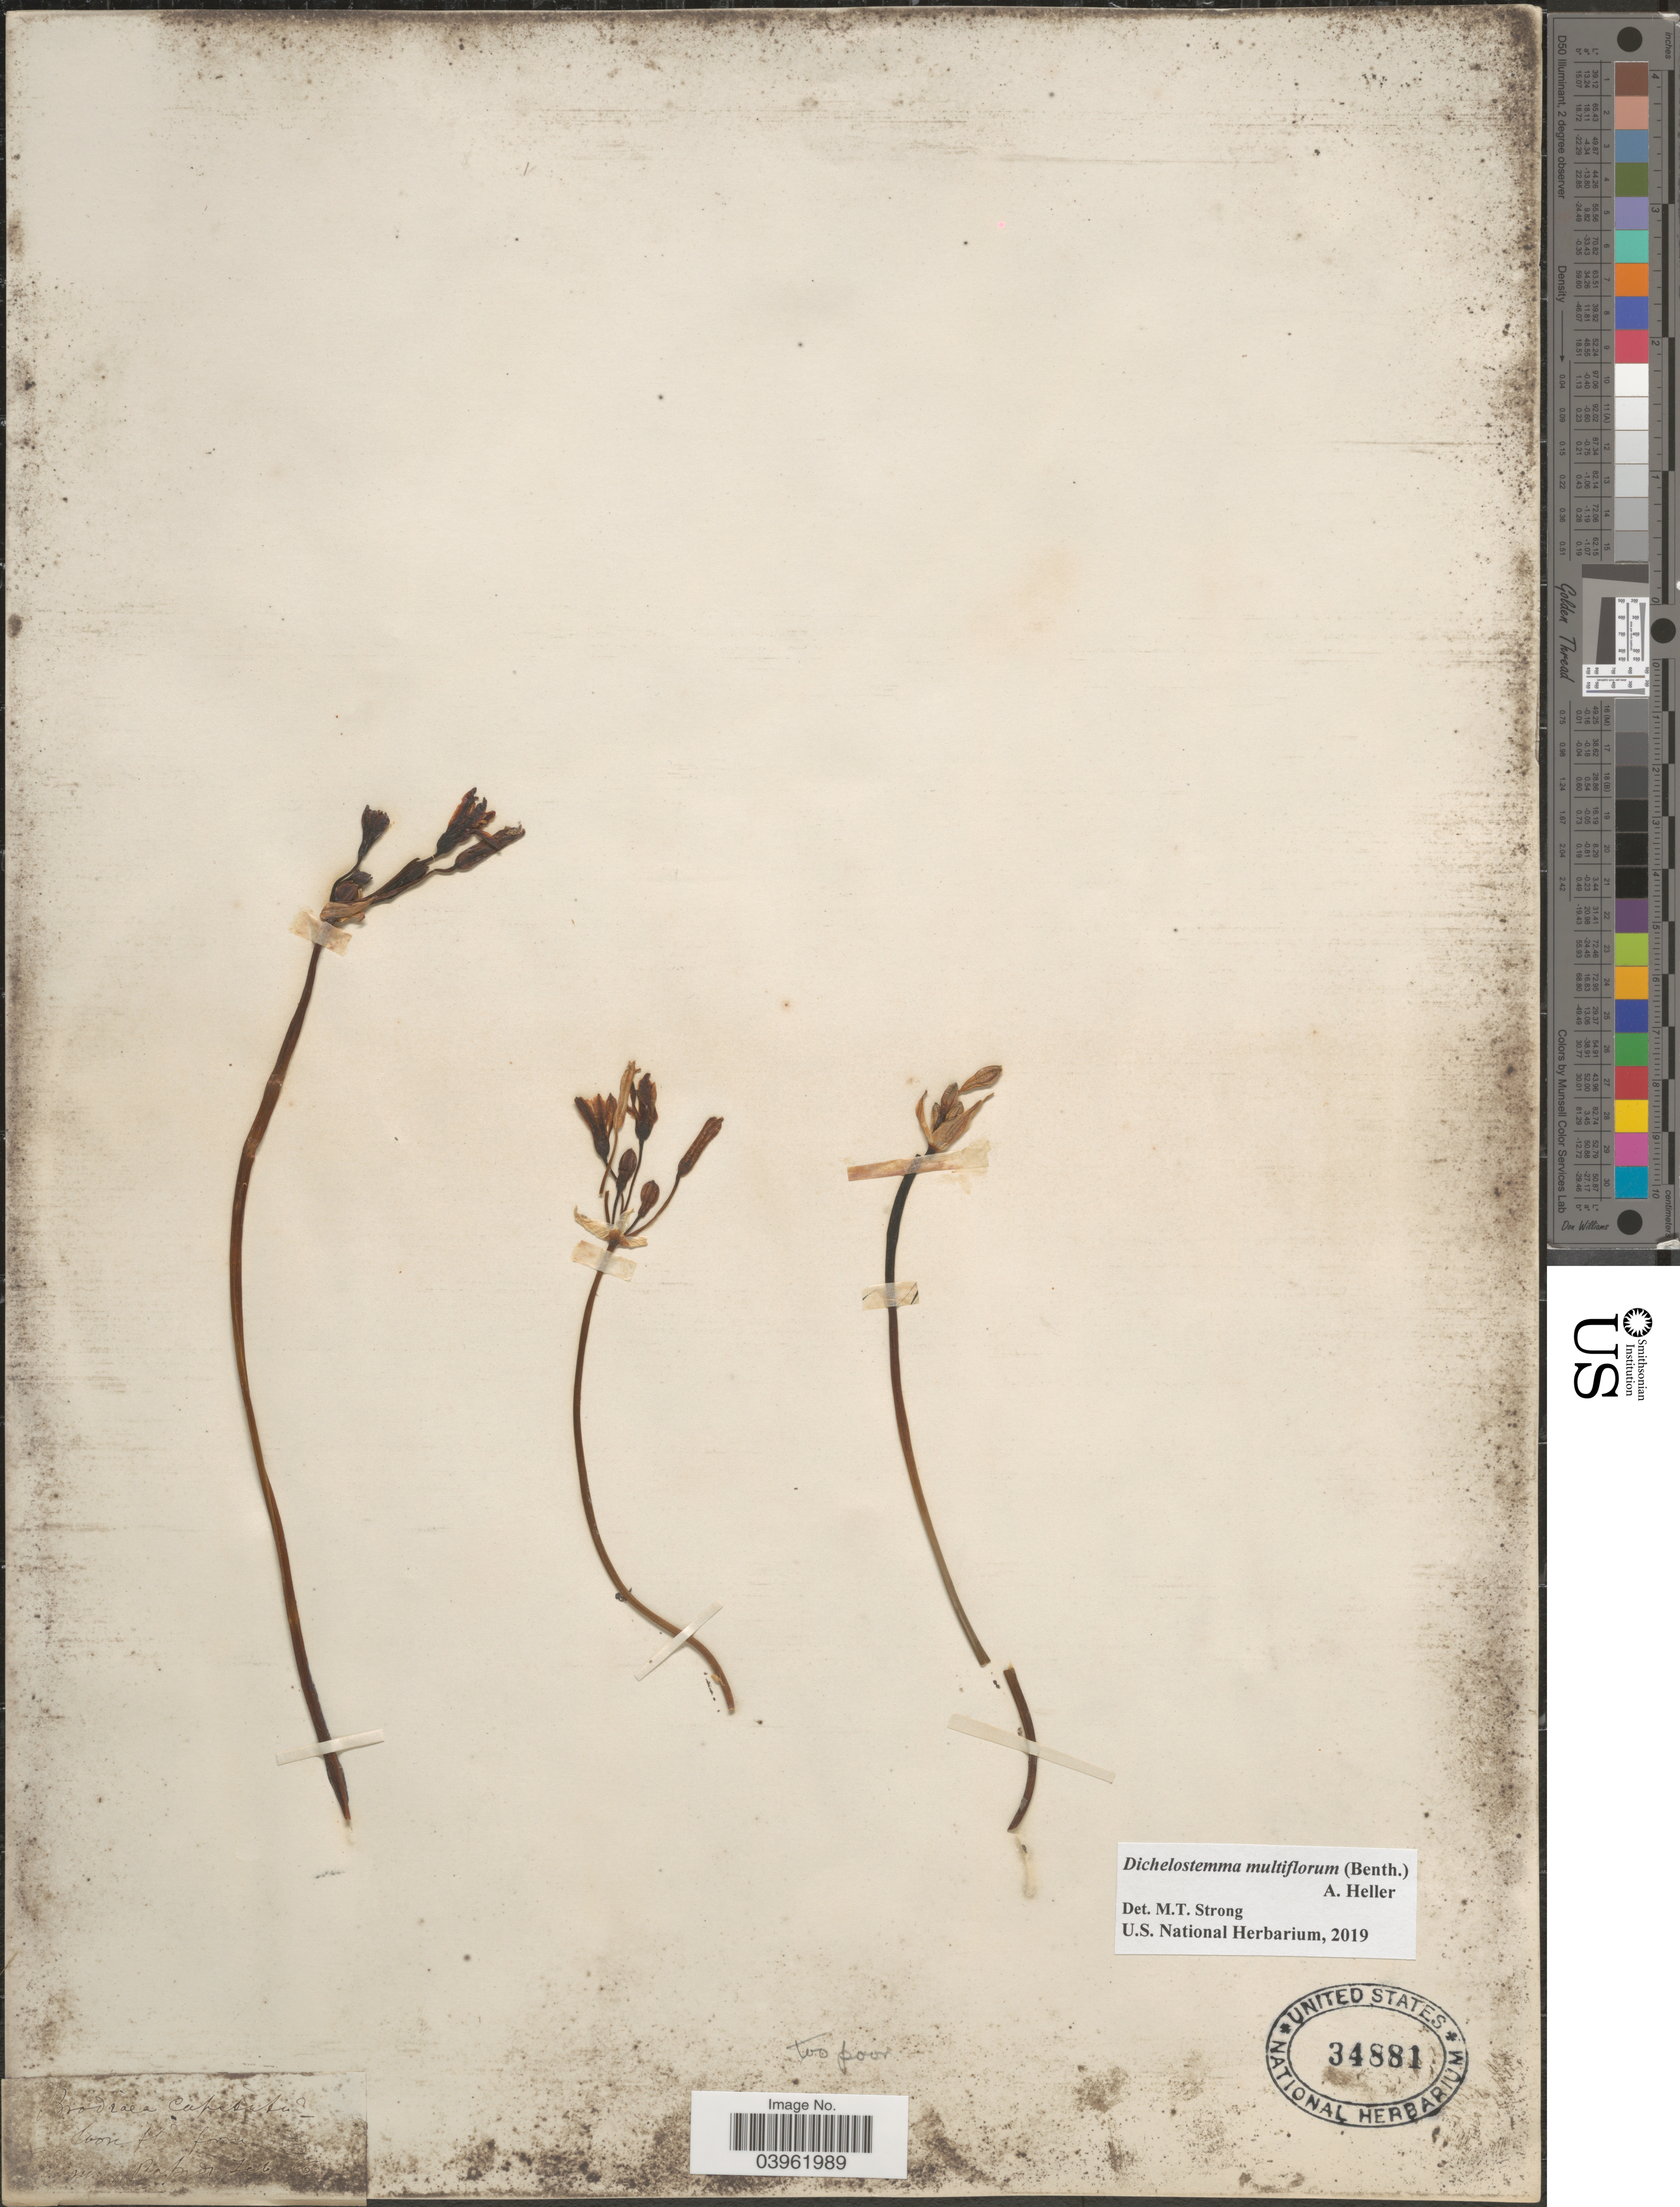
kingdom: Plantae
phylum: Tracheophyta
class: Liliopsida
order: Asparagales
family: Asparagaceae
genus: Dichelostemma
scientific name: Dichelostemma multiflorum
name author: (Benth.) A. Heller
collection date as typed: Transcribed d/m/y: /2/16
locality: Tempa Rapids. [interpreted]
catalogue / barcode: US 34881